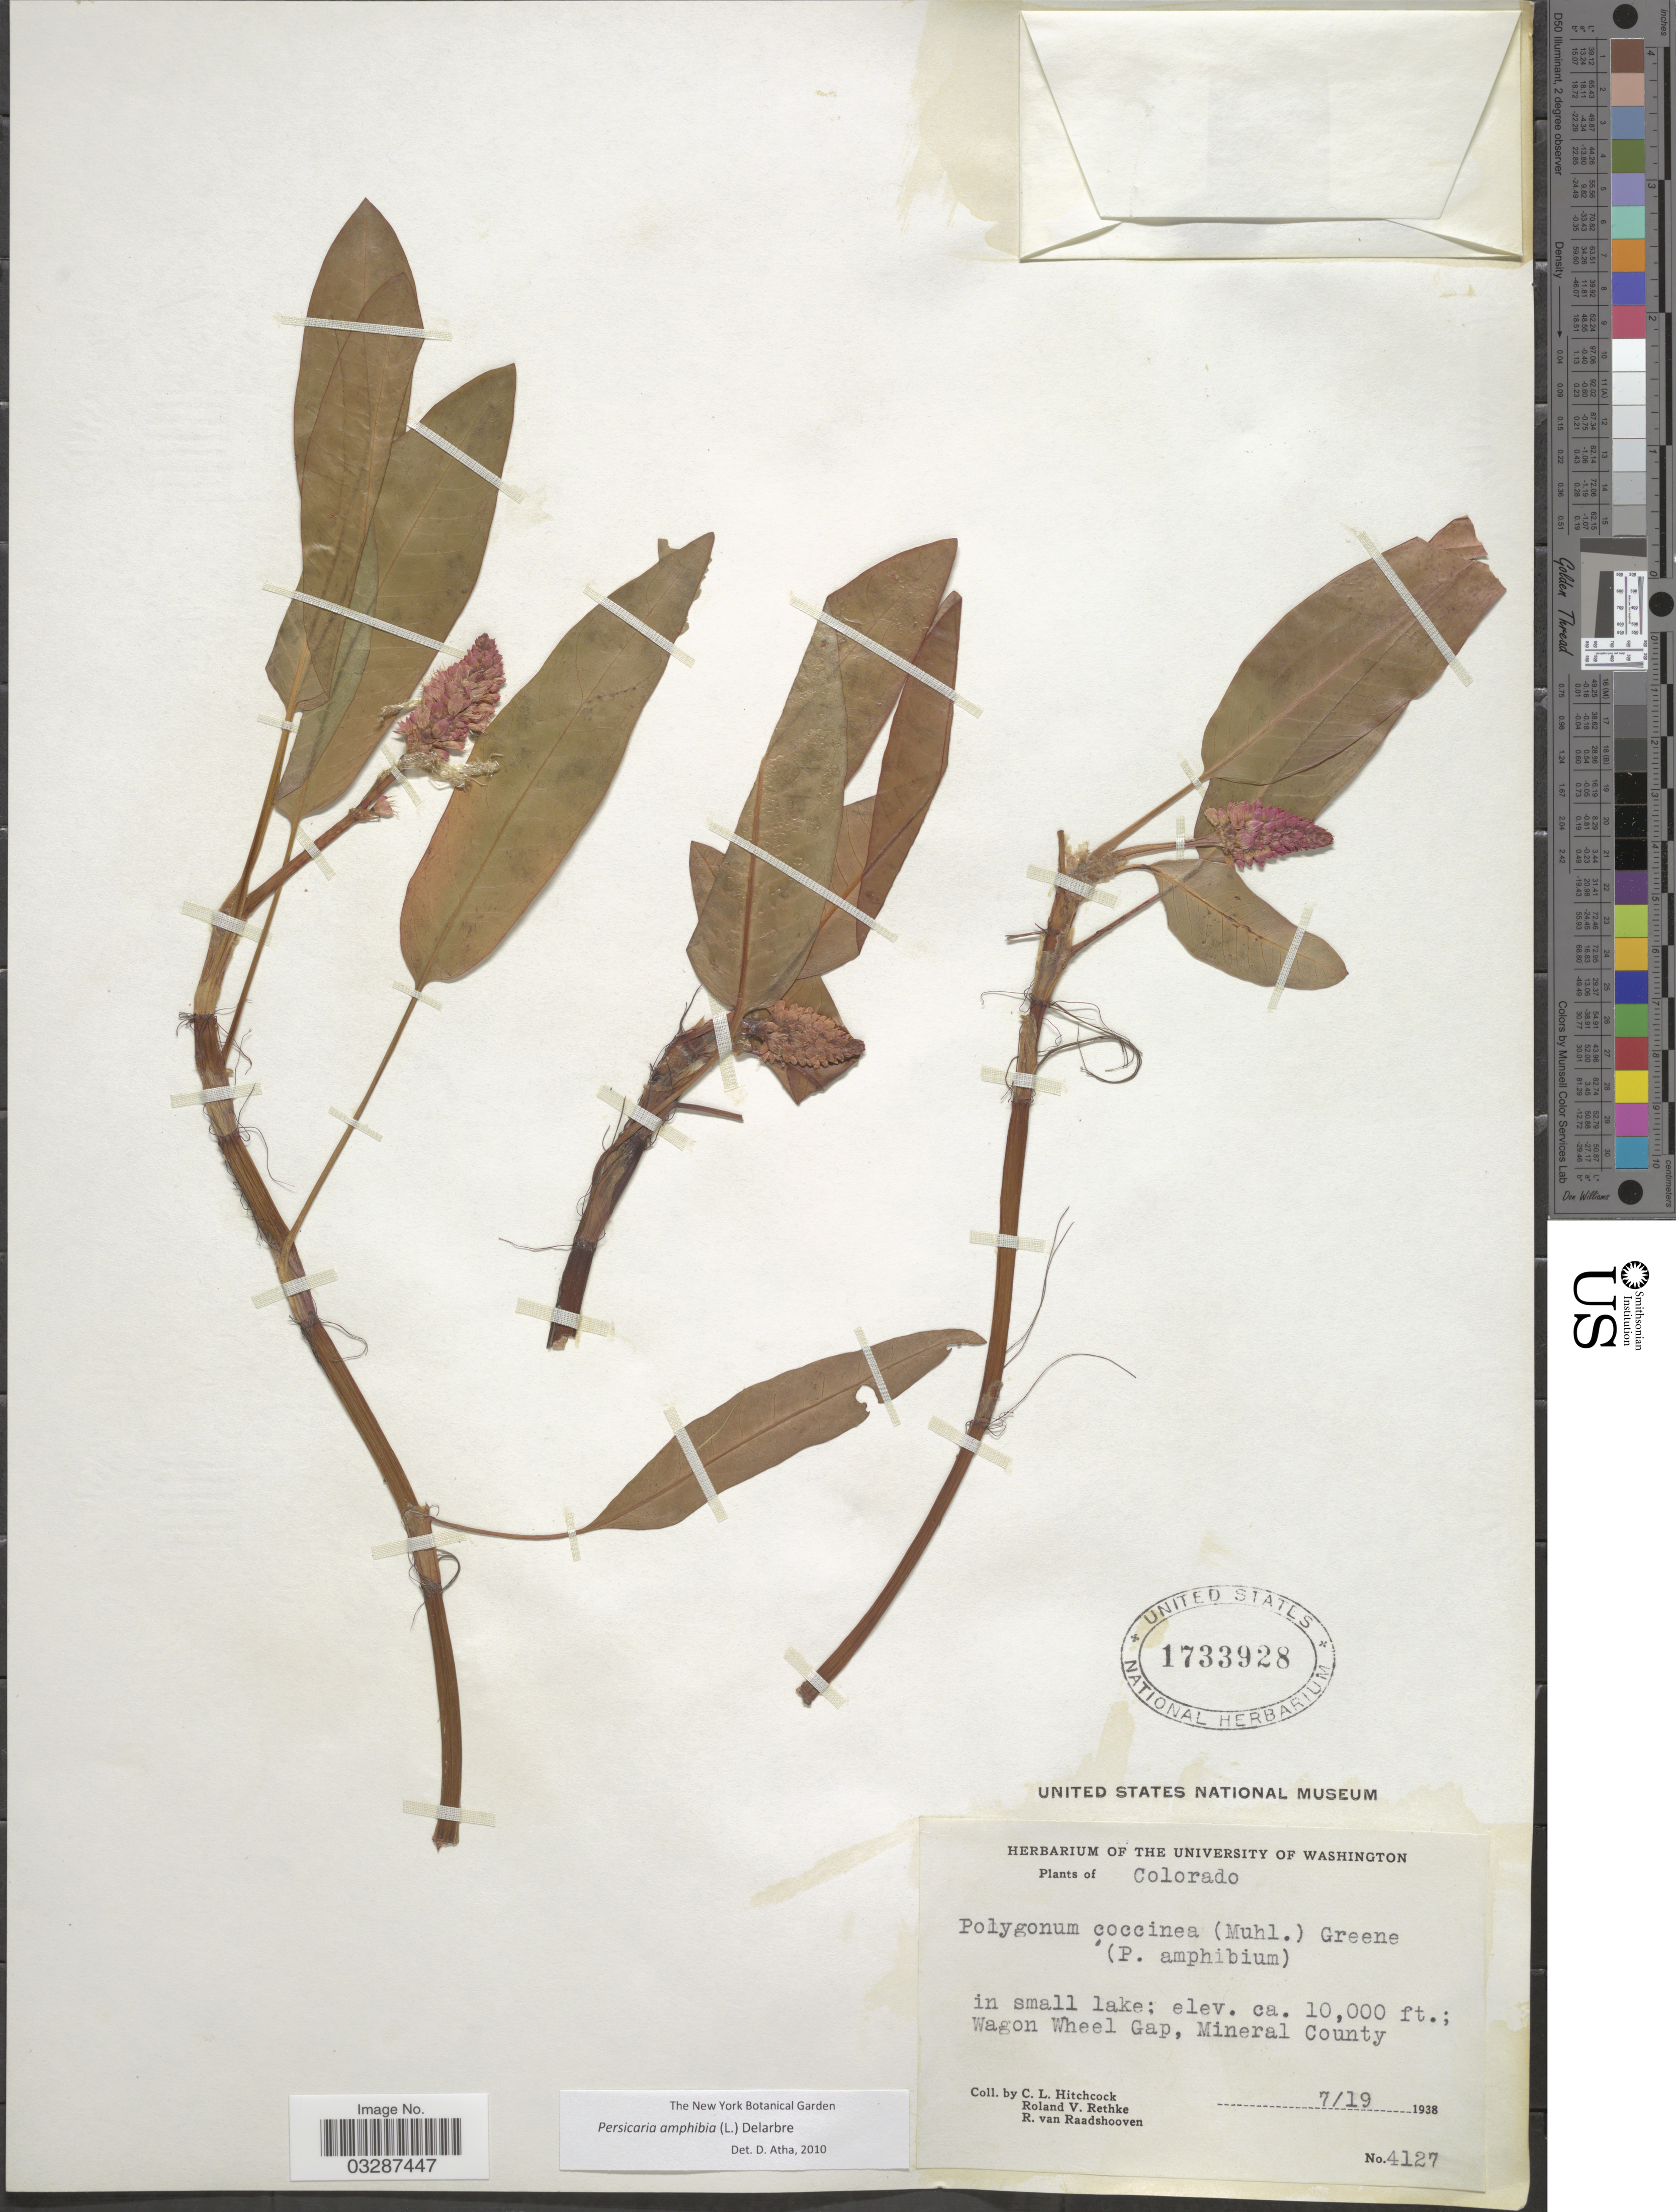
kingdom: Plantae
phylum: Tracheophyta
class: Magnoliopsida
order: Caryophyllales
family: Polygonaceae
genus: Persicaria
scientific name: Persicaria amphibia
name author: (L.) Delarbre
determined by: Atha, D. E.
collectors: C. L. Hitchcock, R. Rethke & R. Raadshooven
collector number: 4127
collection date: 1938-07-19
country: United States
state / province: Colorado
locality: Wagon Wheel Gap, Mineral County.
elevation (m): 3048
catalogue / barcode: US 1733928